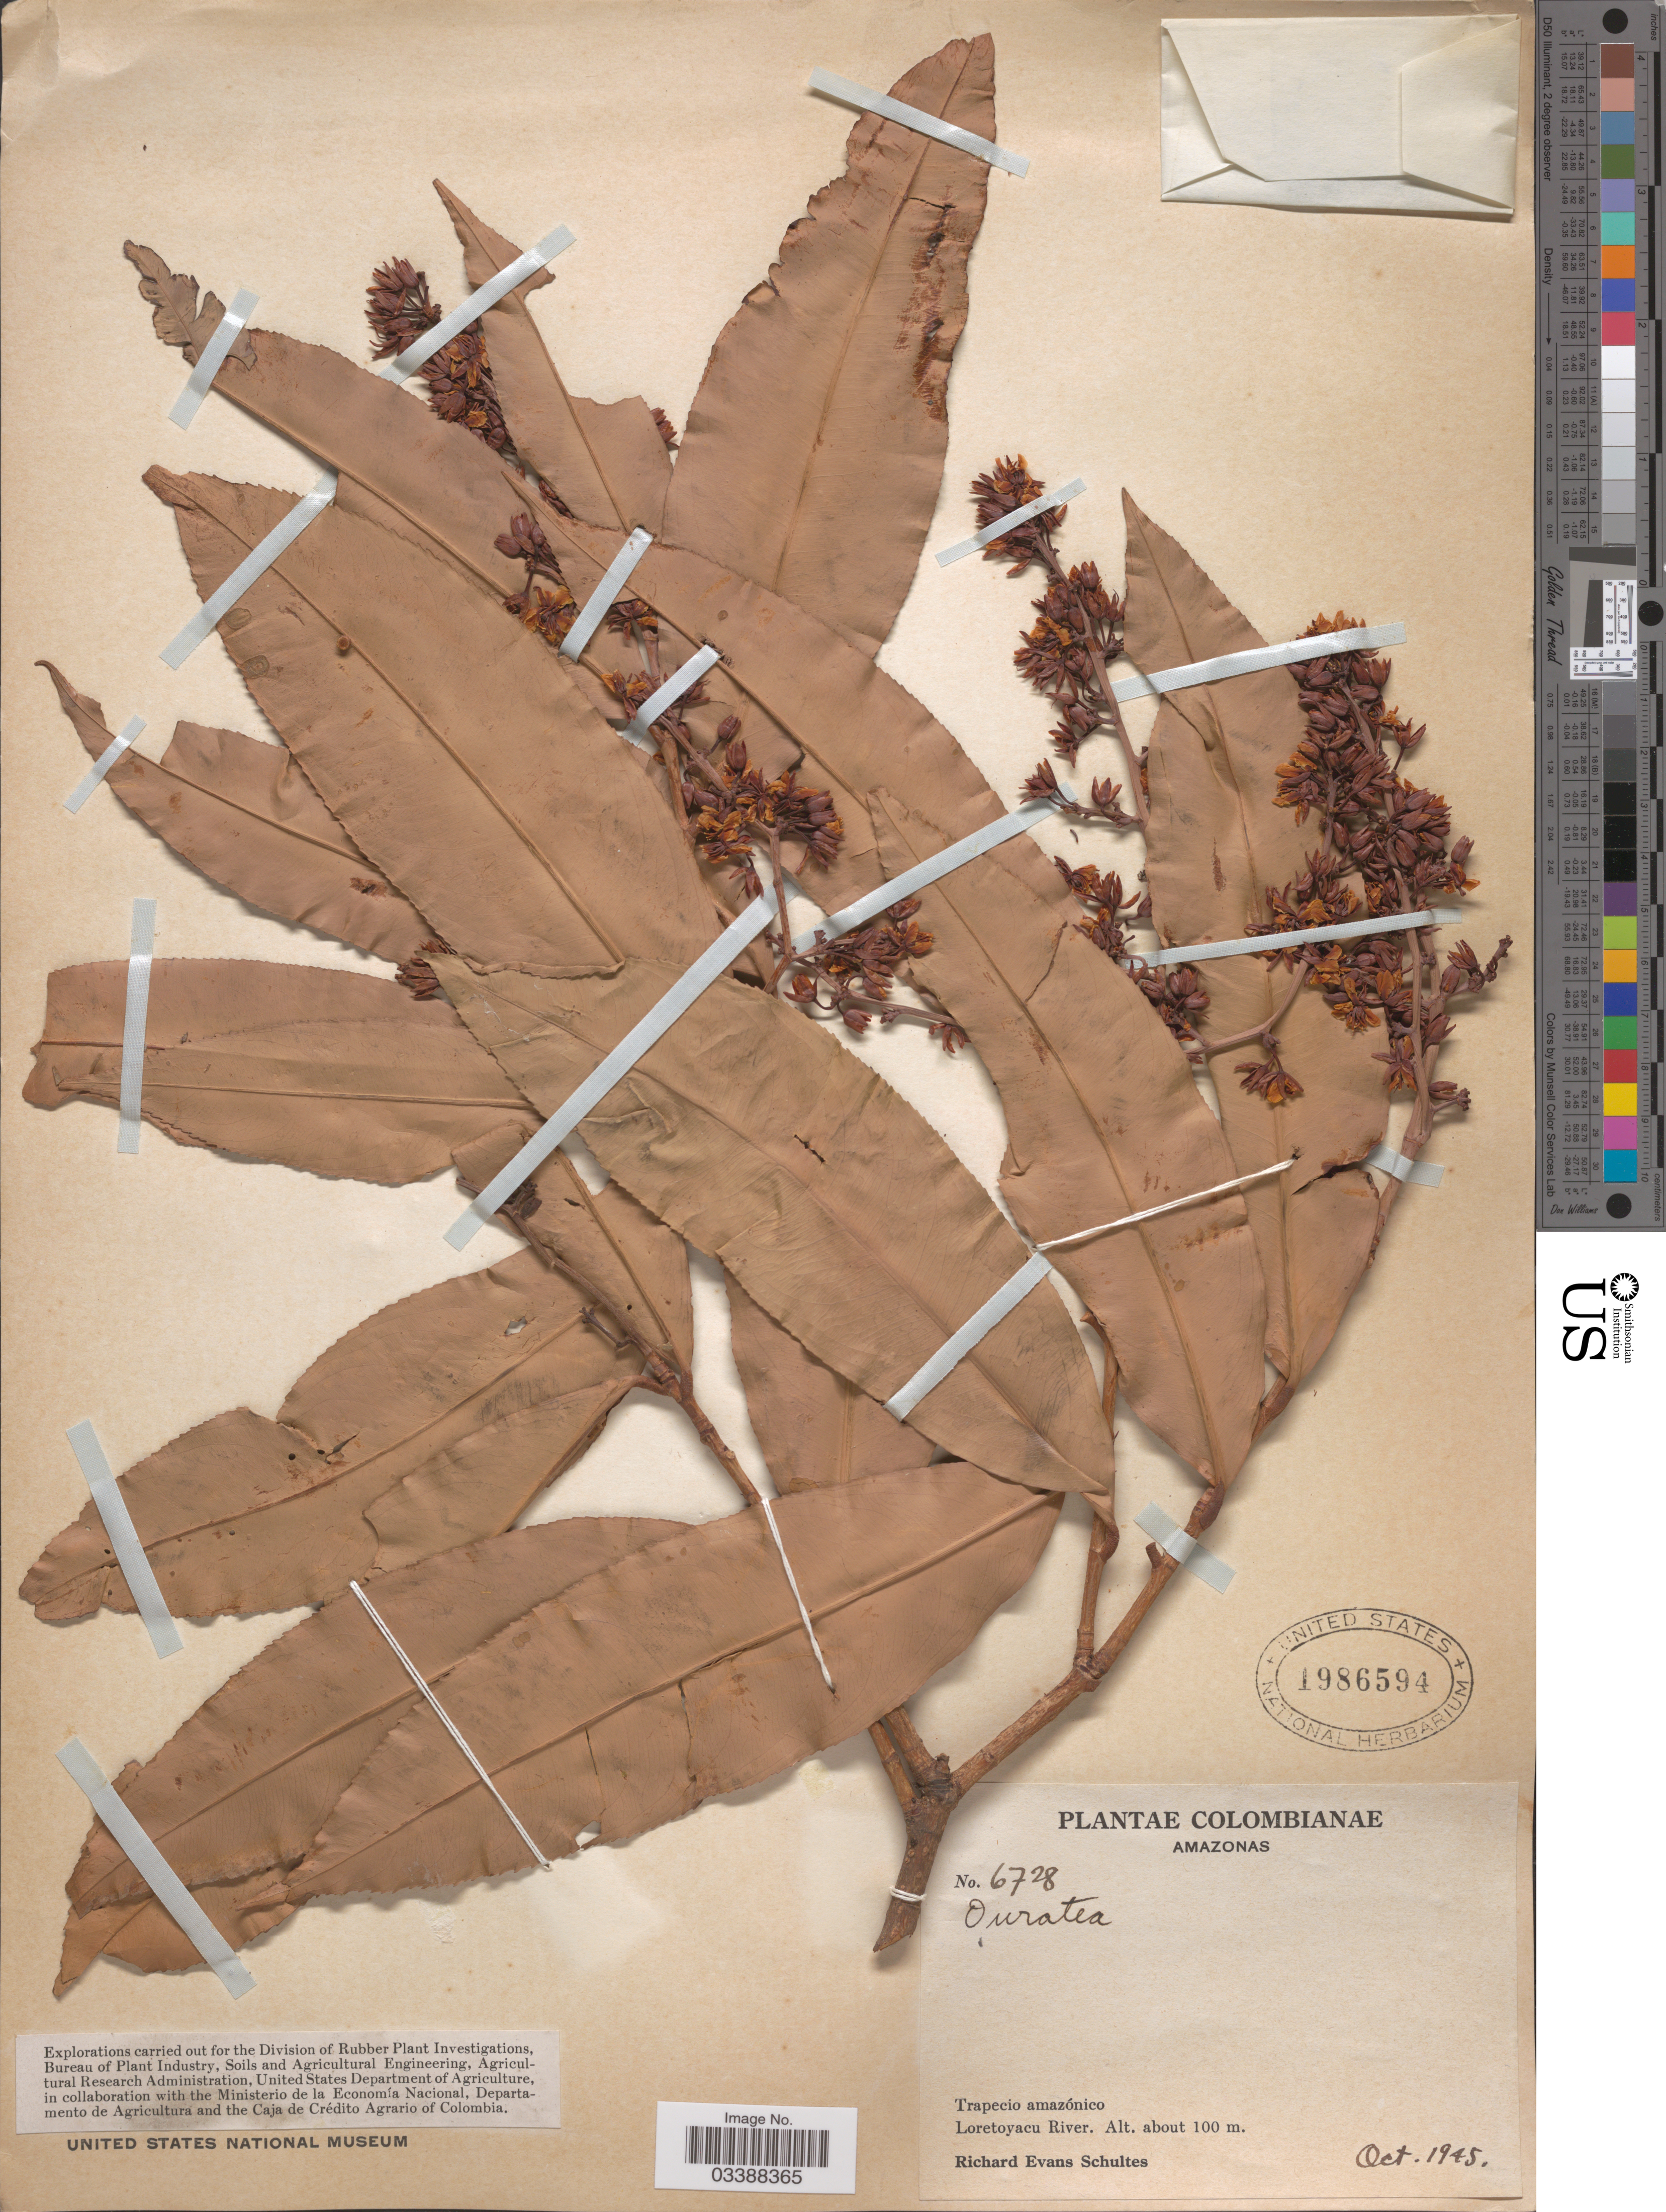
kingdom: Plantae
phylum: Tracheophyta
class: Magnoliopsida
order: Malpighiales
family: Ochnaceae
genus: Ouratea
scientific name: Ouratea sp.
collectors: R. E. Schultes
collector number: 6728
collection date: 1945-10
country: Colombia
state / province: Amazônas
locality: Trapecio amazónico. Loretoyacu River.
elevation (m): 100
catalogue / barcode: US 1986594